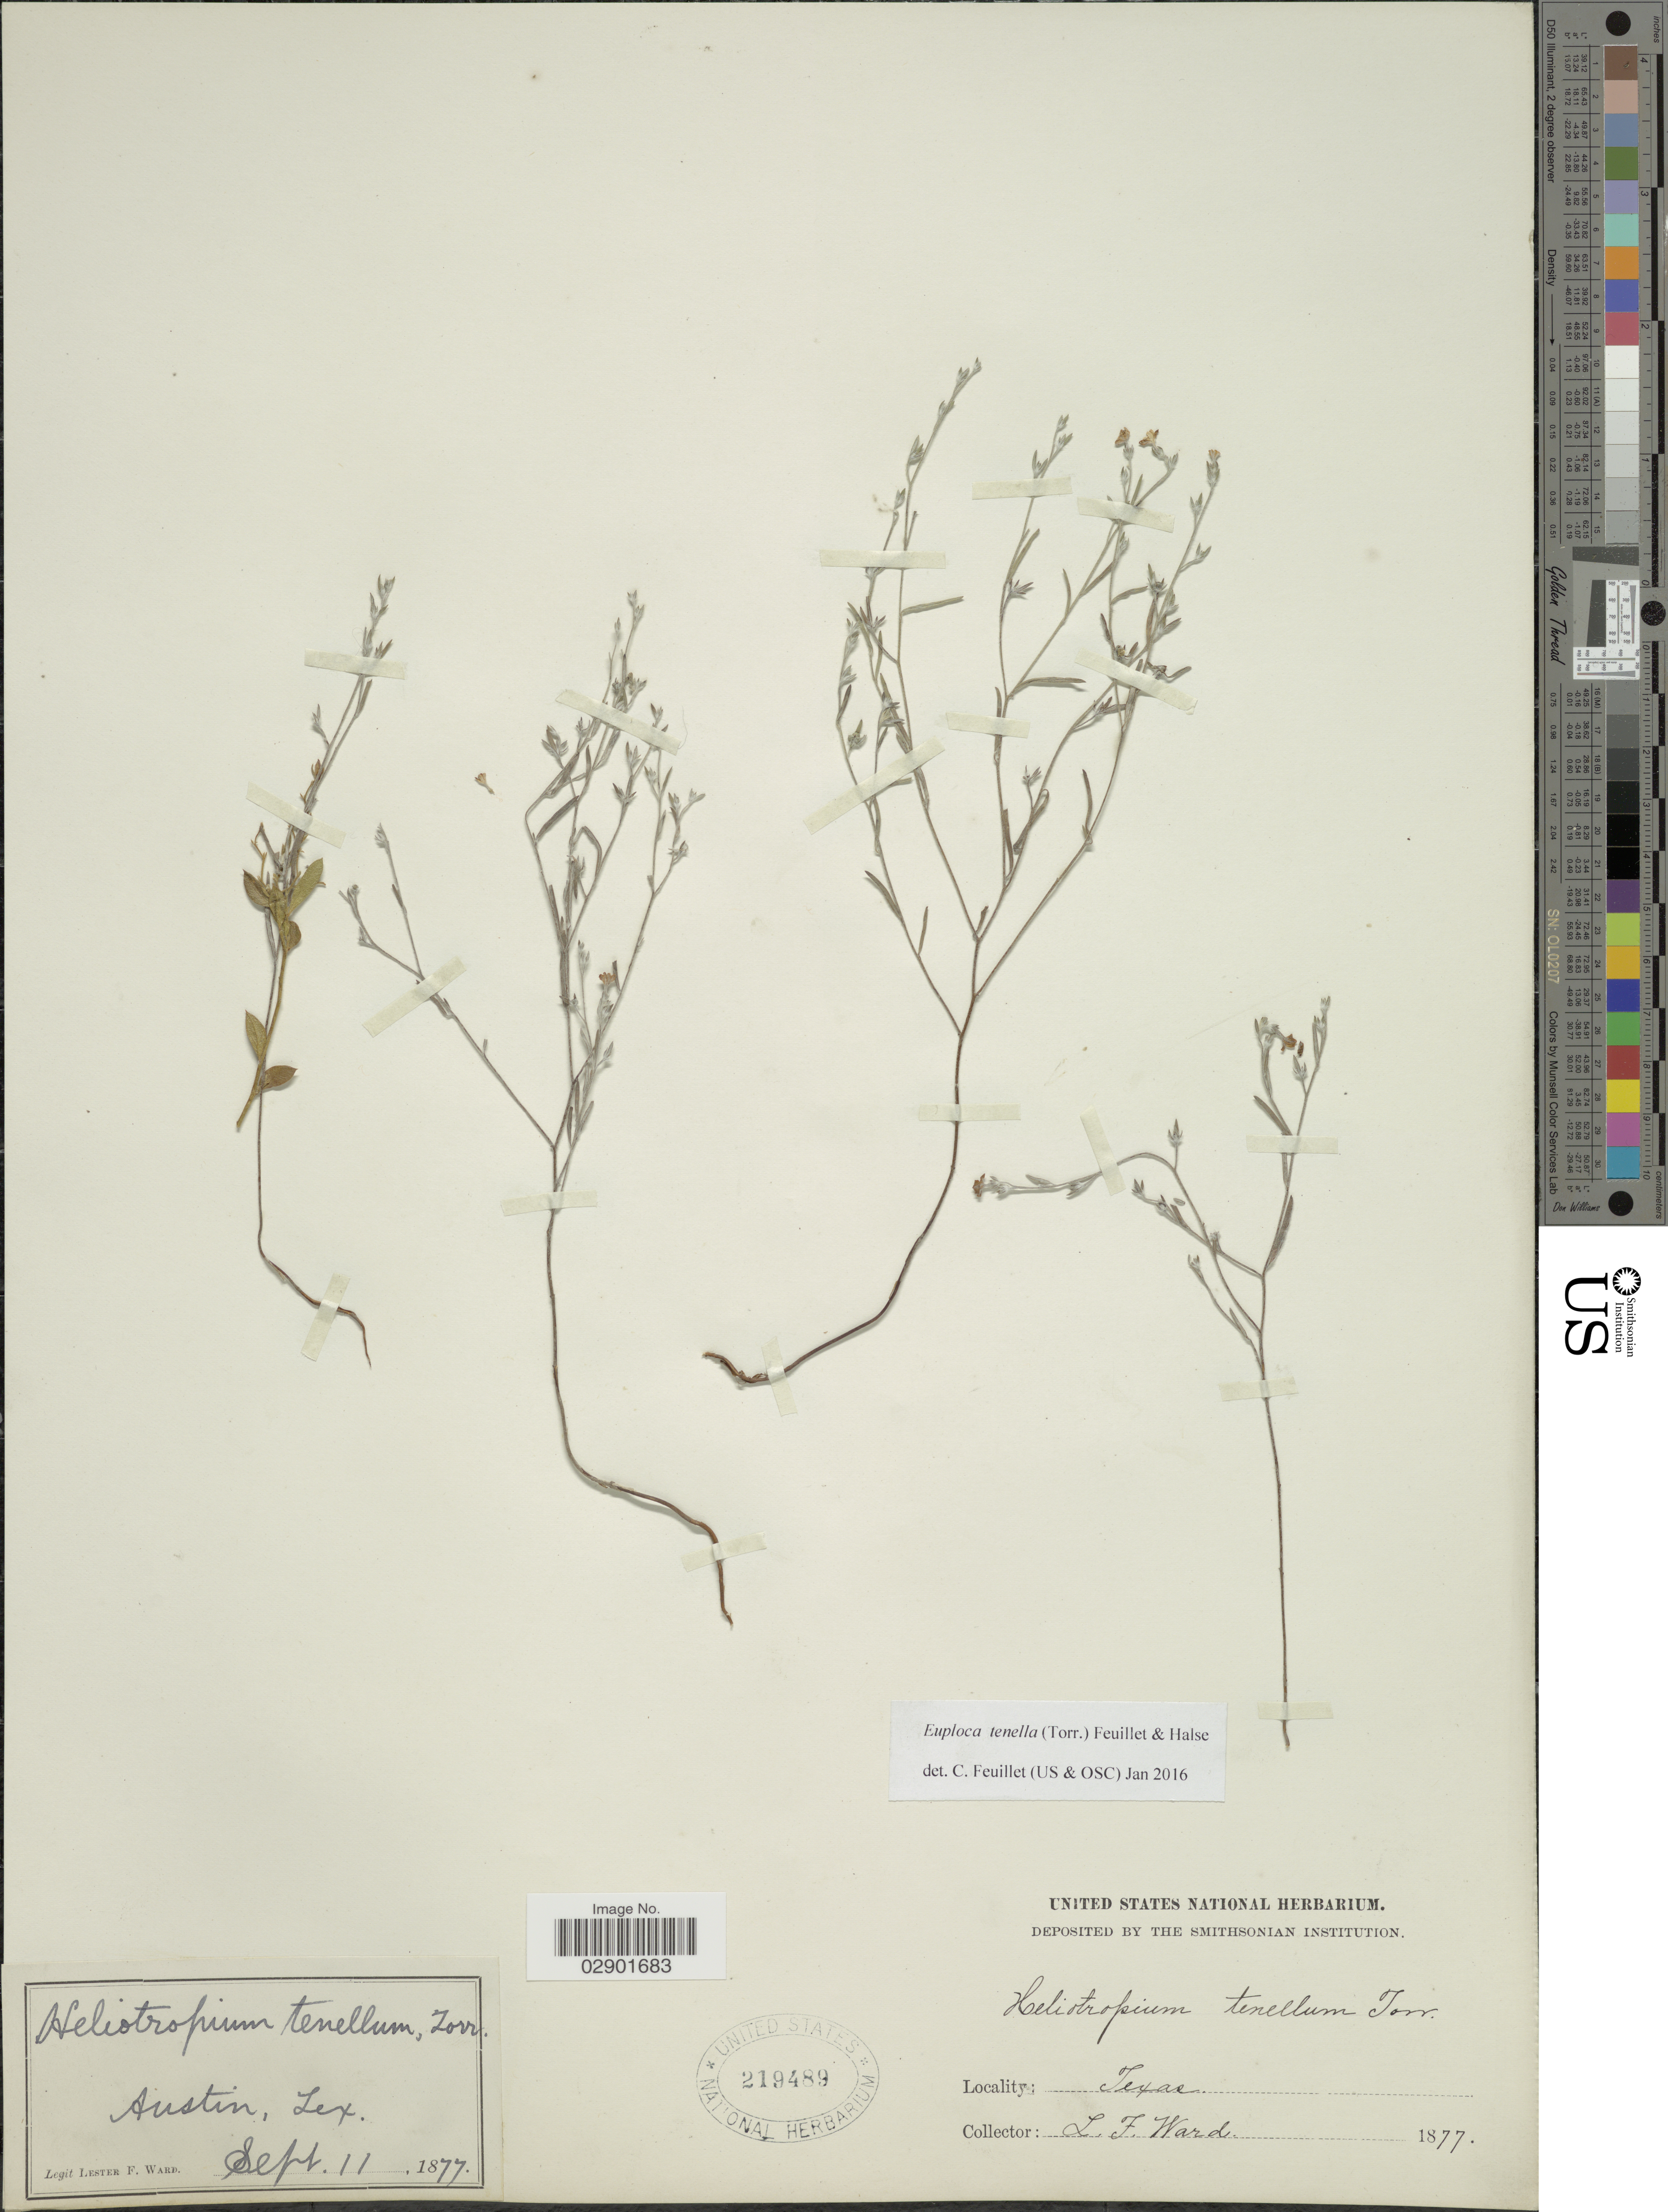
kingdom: Plantae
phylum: Tracheophyta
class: Magnoliopsida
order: Boraginales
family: Heliotropiaceae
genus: Euploca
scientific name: Euploca tenella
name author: (Torr.) Feuillet & Halse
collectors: L. F. Ward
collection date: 1877-09-11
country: United States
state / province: Texas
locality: Austin.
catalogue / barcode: US 219489